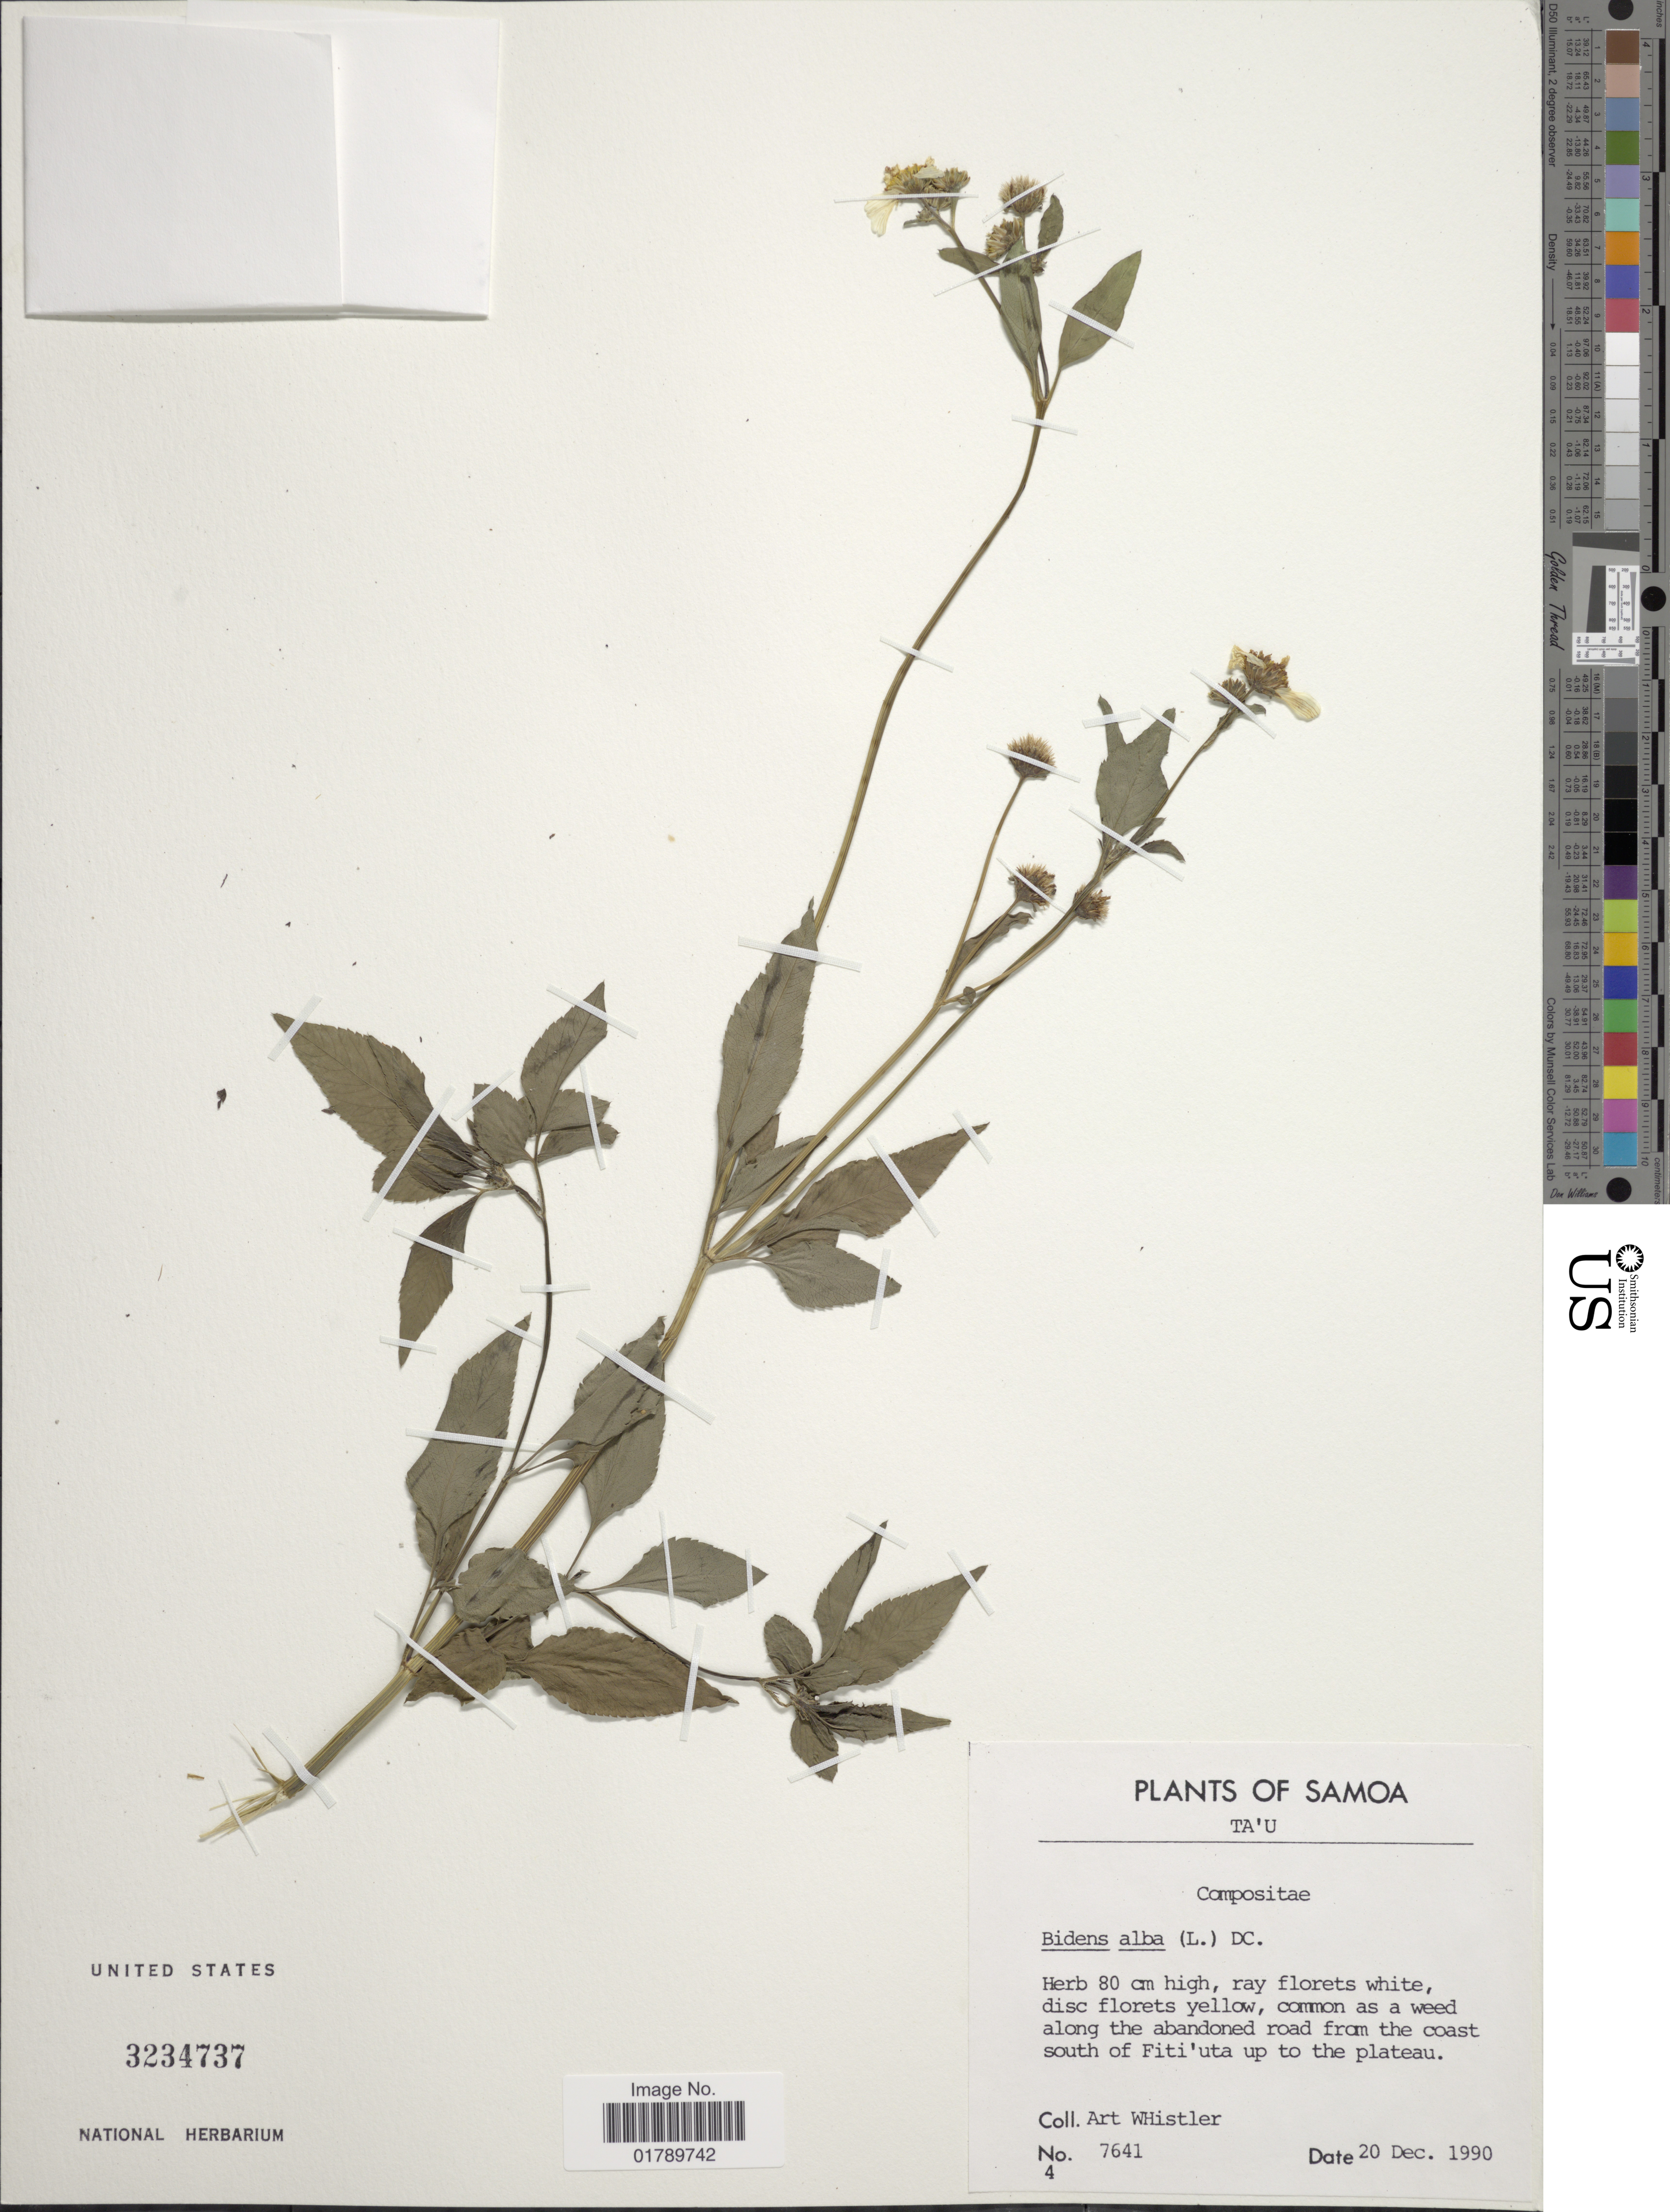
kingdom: Plantae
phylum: Tracheophyta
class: Magnoliopsida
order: Asterales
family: Asteraceae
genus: Bidens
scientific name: Bidens alba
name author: (L.) DC.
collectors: A. Whistler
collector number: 7641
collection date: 1990-12-20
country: American Samoa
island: Ta'u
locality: Ta'u. along the abandoned road from the coast south of Fiti'uta up to the plateau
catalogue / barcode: US 3234737